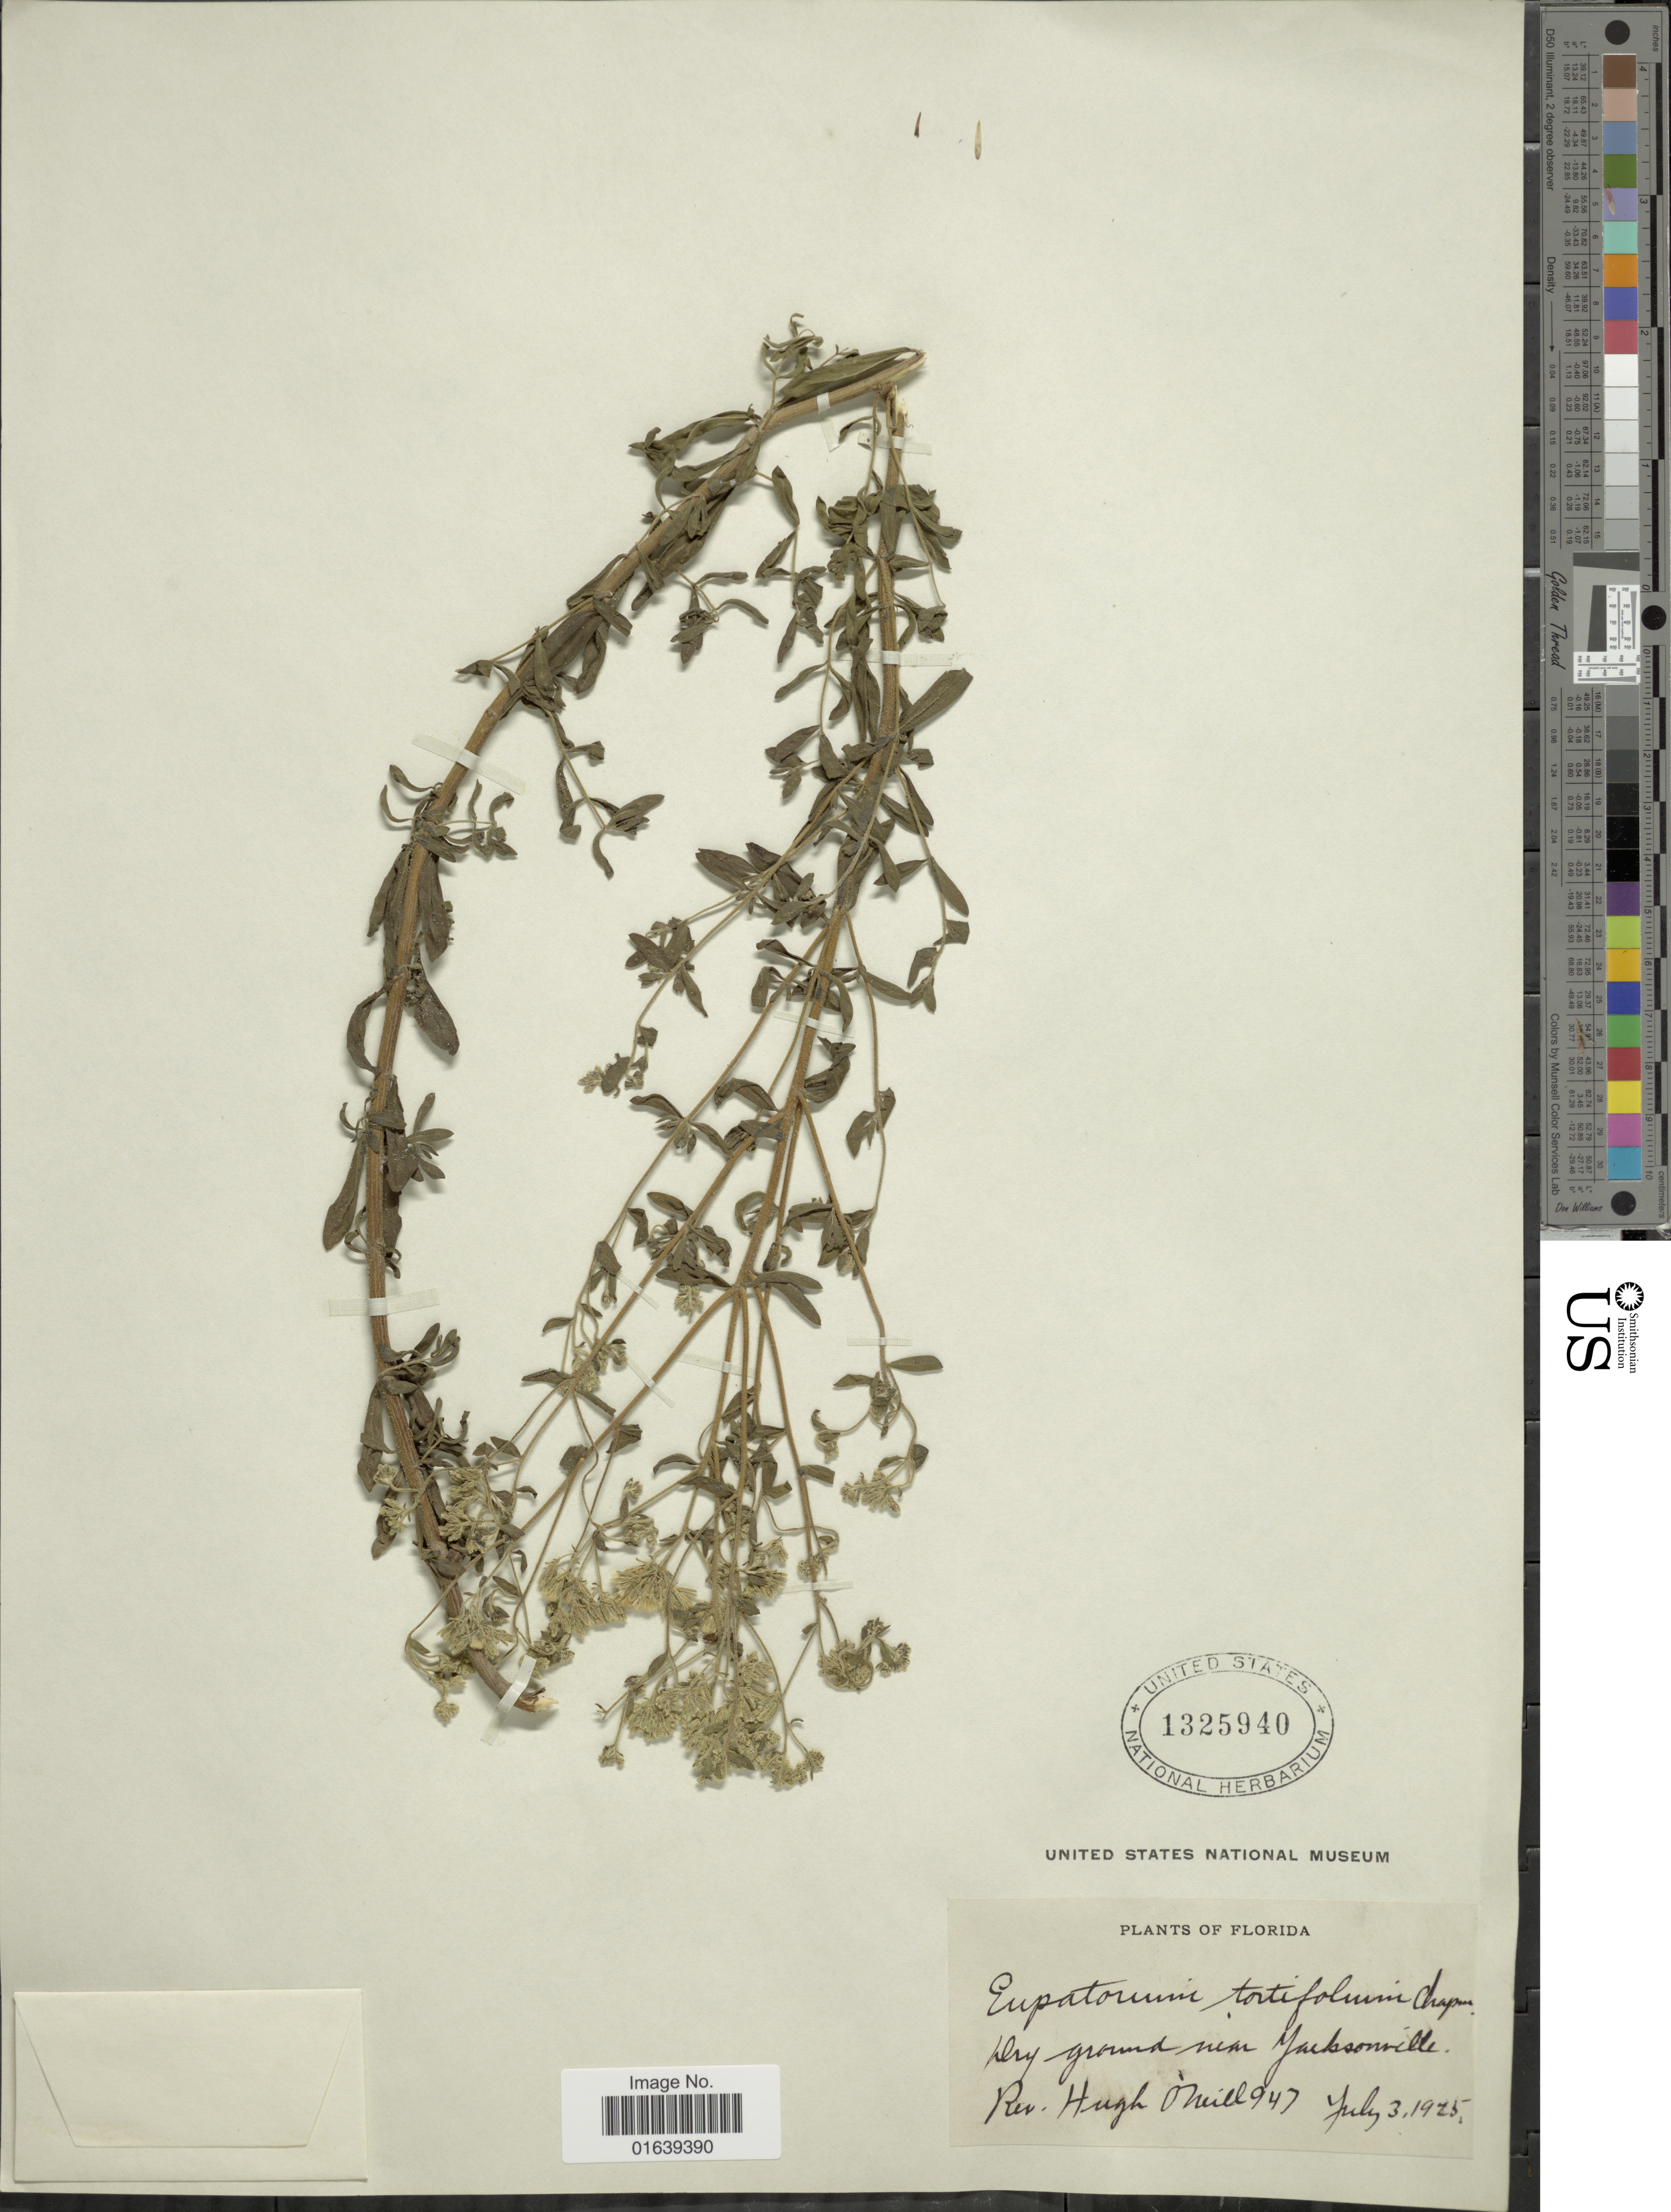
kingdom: Plantae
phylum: Tracheophyta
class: Magnoliopsida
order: Asterales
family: Asteraceae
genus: Eupatorium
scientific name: Eupatorium linearifolium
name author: Walter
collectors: H. O'Neill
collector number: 947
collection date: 1925-07-03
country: United States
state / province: Florida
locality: Florida. Dry ground near Jacksonville.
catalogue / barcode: US 1325940